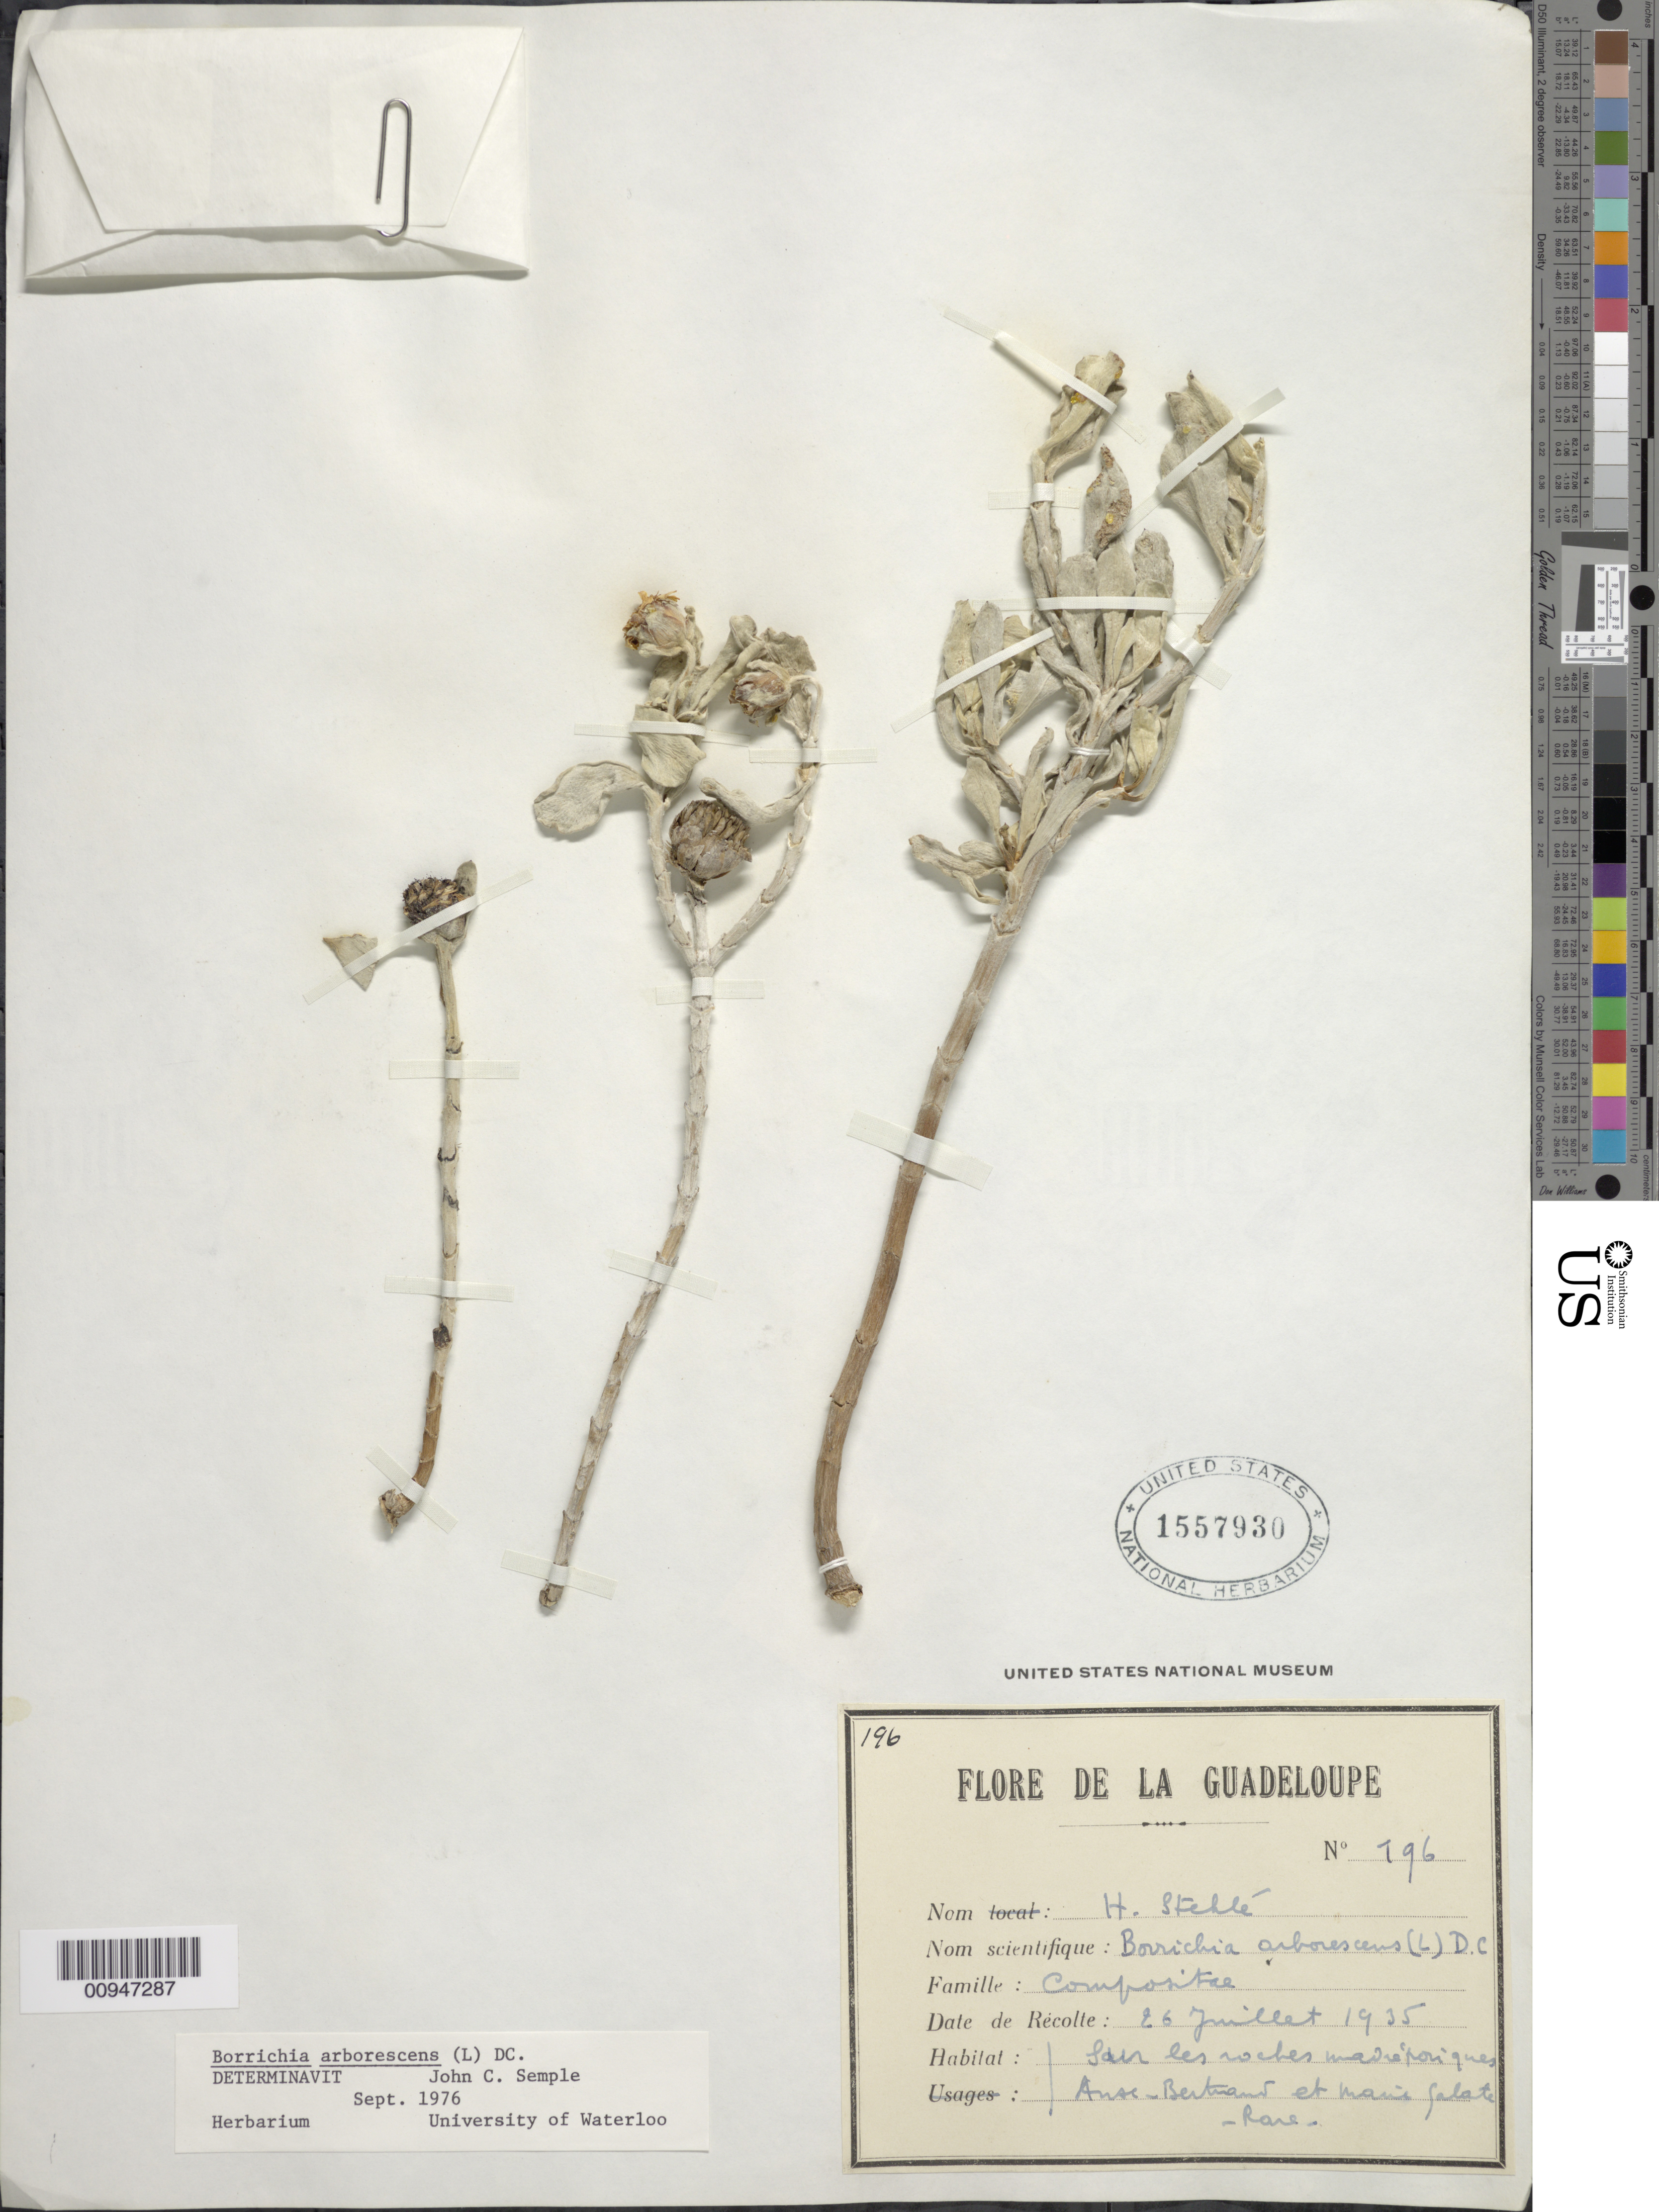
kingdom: Plantae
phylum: Tracheophyta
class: Magnoliopsida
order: Asterales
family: Asteraceae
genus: Borrichia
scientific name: Borrichia arborescens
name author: (L.) DC.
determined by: Semple, J. C.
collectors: H. Stehlé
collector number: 796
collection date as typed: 26 Jul 1935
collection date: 1935-07-26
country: Guadeloupe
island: Grande Terre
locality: Anse-Bertrant et Marie Galante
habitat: Les roches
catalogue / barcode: US 1557930